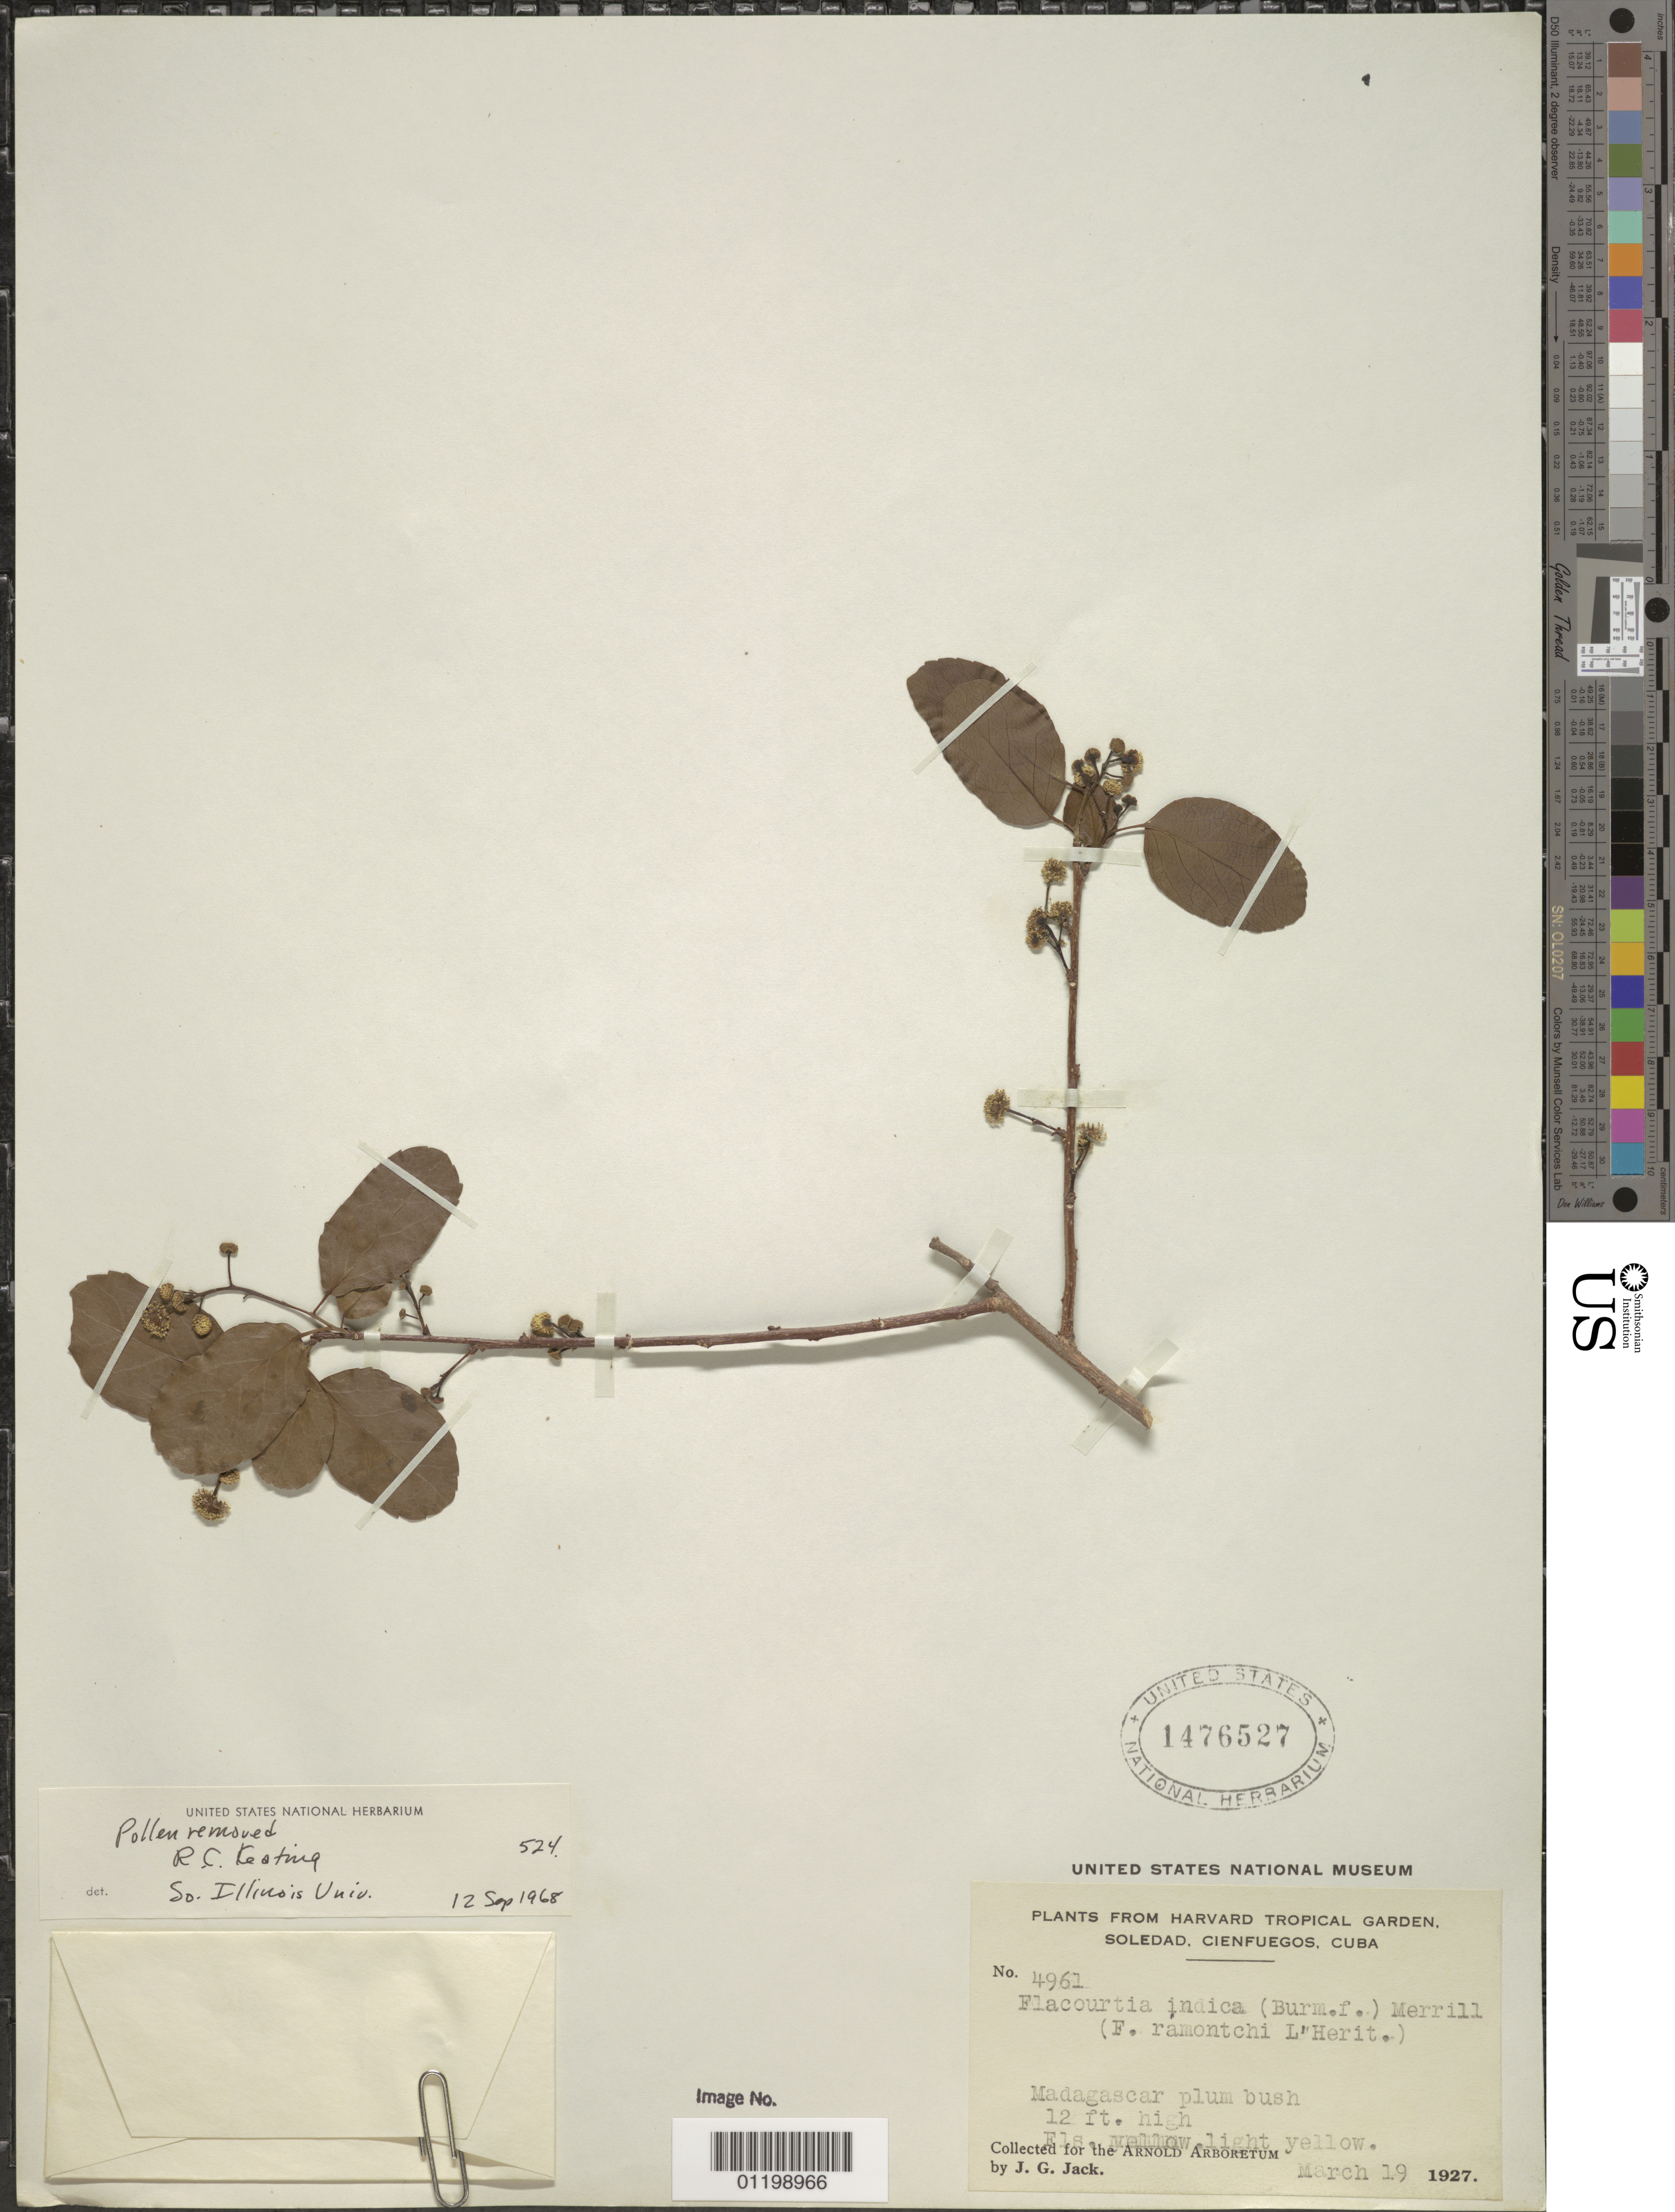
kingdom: Plantae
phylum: Tracheophyta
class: Magnoliopsida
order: Malpighiales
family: Salicaceae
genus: Flacourtia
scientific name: Flacourtia indica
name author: (Burm. f.) Merr.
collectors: J. G. Jack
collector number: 4961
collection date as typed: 19 Mar 1927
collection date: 1927-03-19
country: Cuba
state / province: Cienfuegos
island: Cuba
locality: Plants from Harvard Tropical Garden, Soledad, Cienfuegos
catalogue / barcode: US 1476527